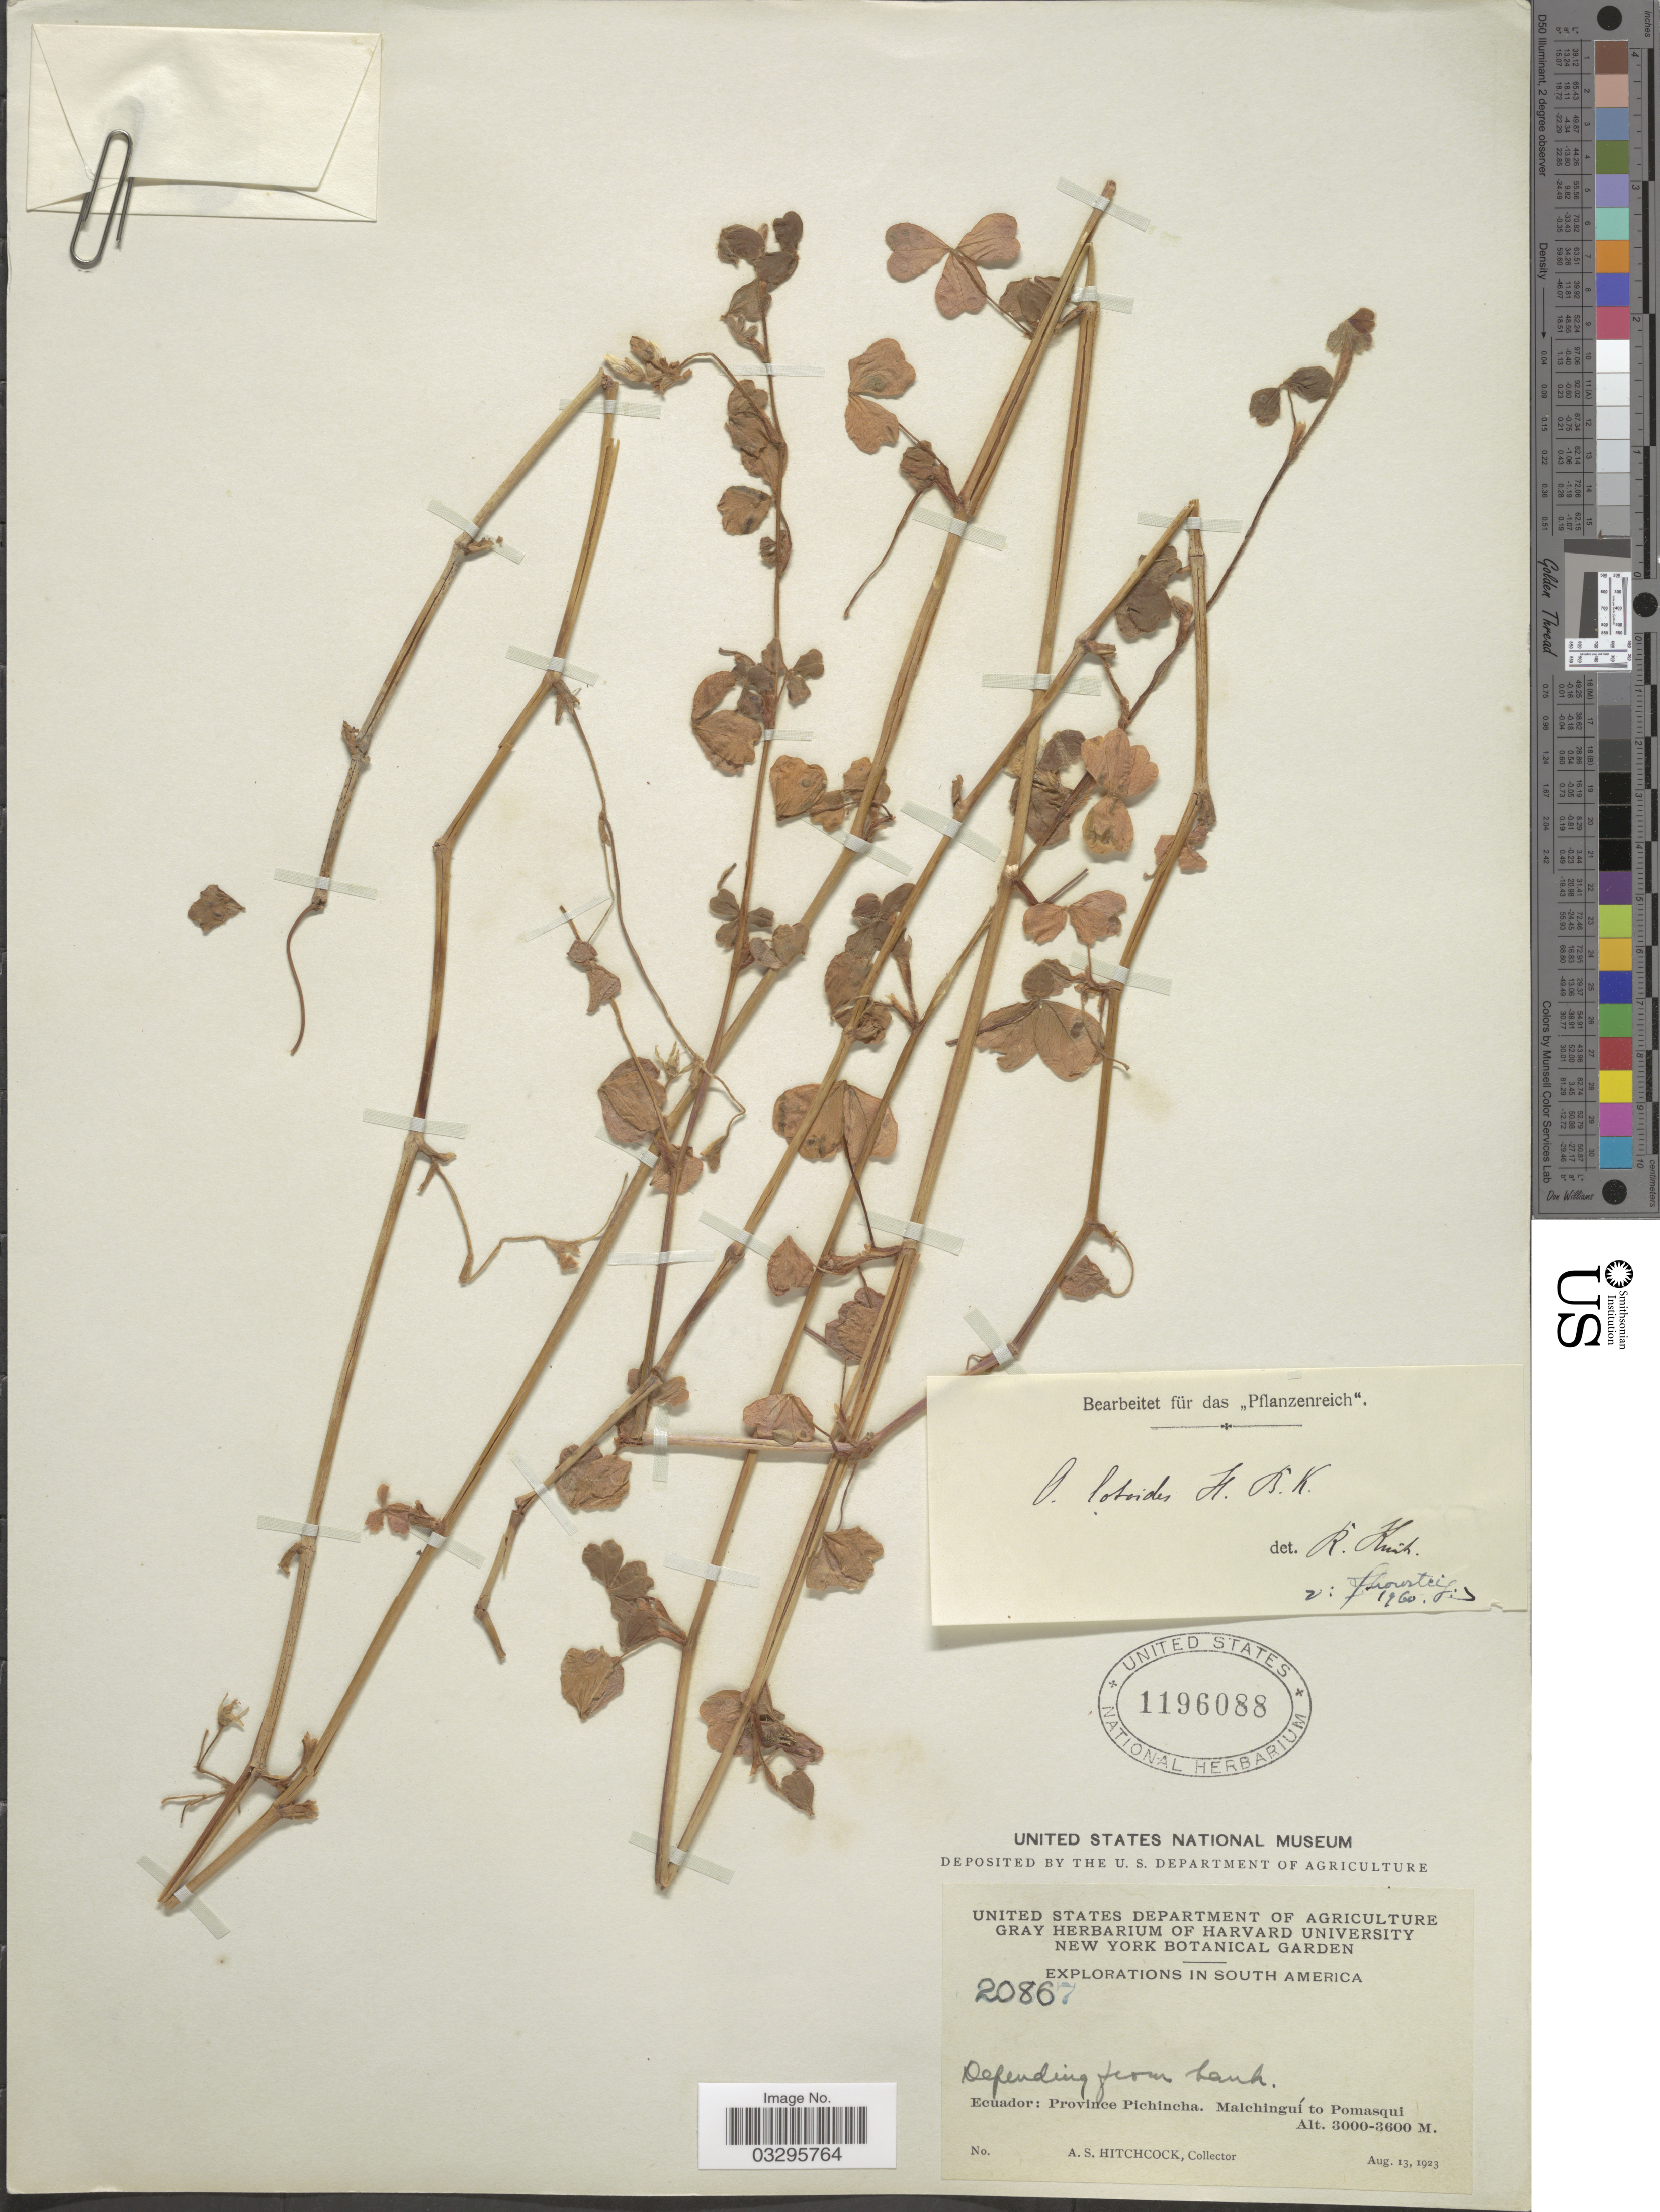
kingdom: Plantae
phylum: Tracheophyta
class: Magnoliopsida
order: Oxalidales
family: Oxalidaceae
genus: Oxalis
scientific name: Oxalis lotoides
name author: Kunth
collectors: A. S. Hitchcock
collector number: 20867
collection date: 1923-08-13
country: Ecuador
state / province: Pichincha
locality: Malchinguí to Pomasqui.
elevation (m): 3000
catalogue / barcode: US 1196088